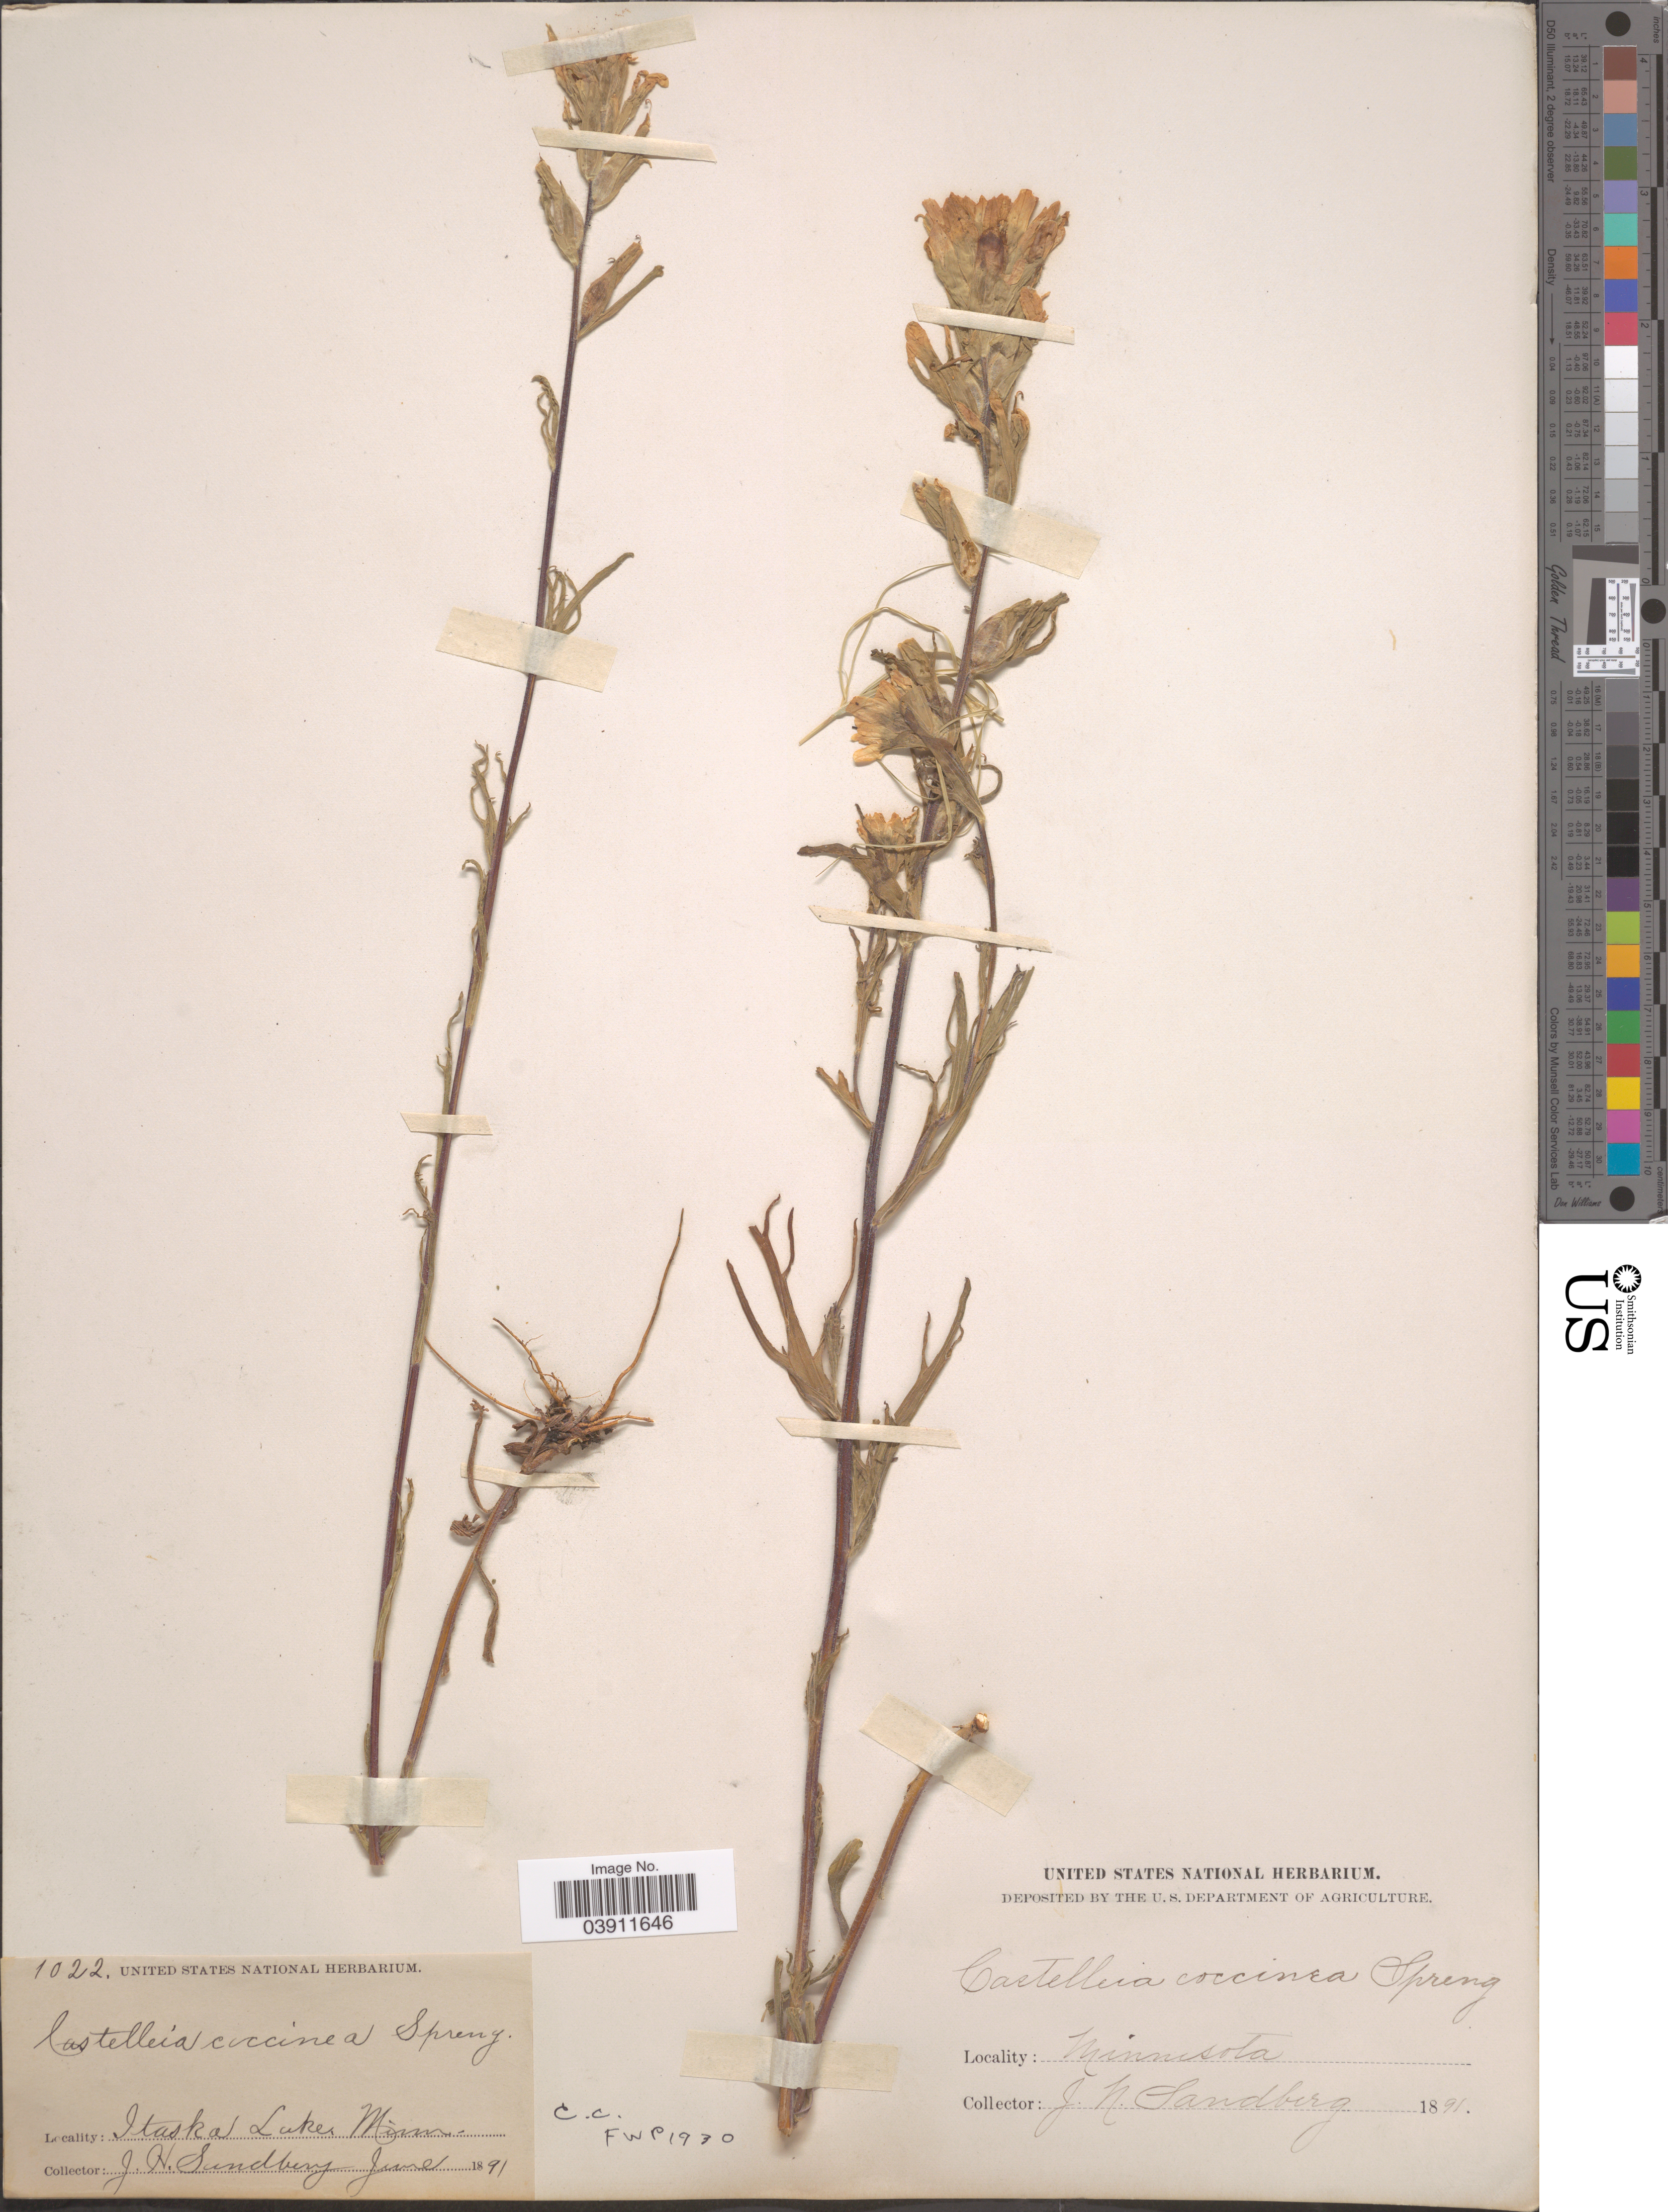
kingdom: Plantae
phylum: Tracheophyta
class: Magnoliopsida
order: Lamiales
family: Orobanchaceae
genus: Castilleja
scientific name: Castilleja coccinea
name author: (L.) Spreng.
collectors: J. H. Sandberg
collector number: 1022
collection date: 1891-06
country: United States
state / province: Minnesota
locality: Itaska Lake.